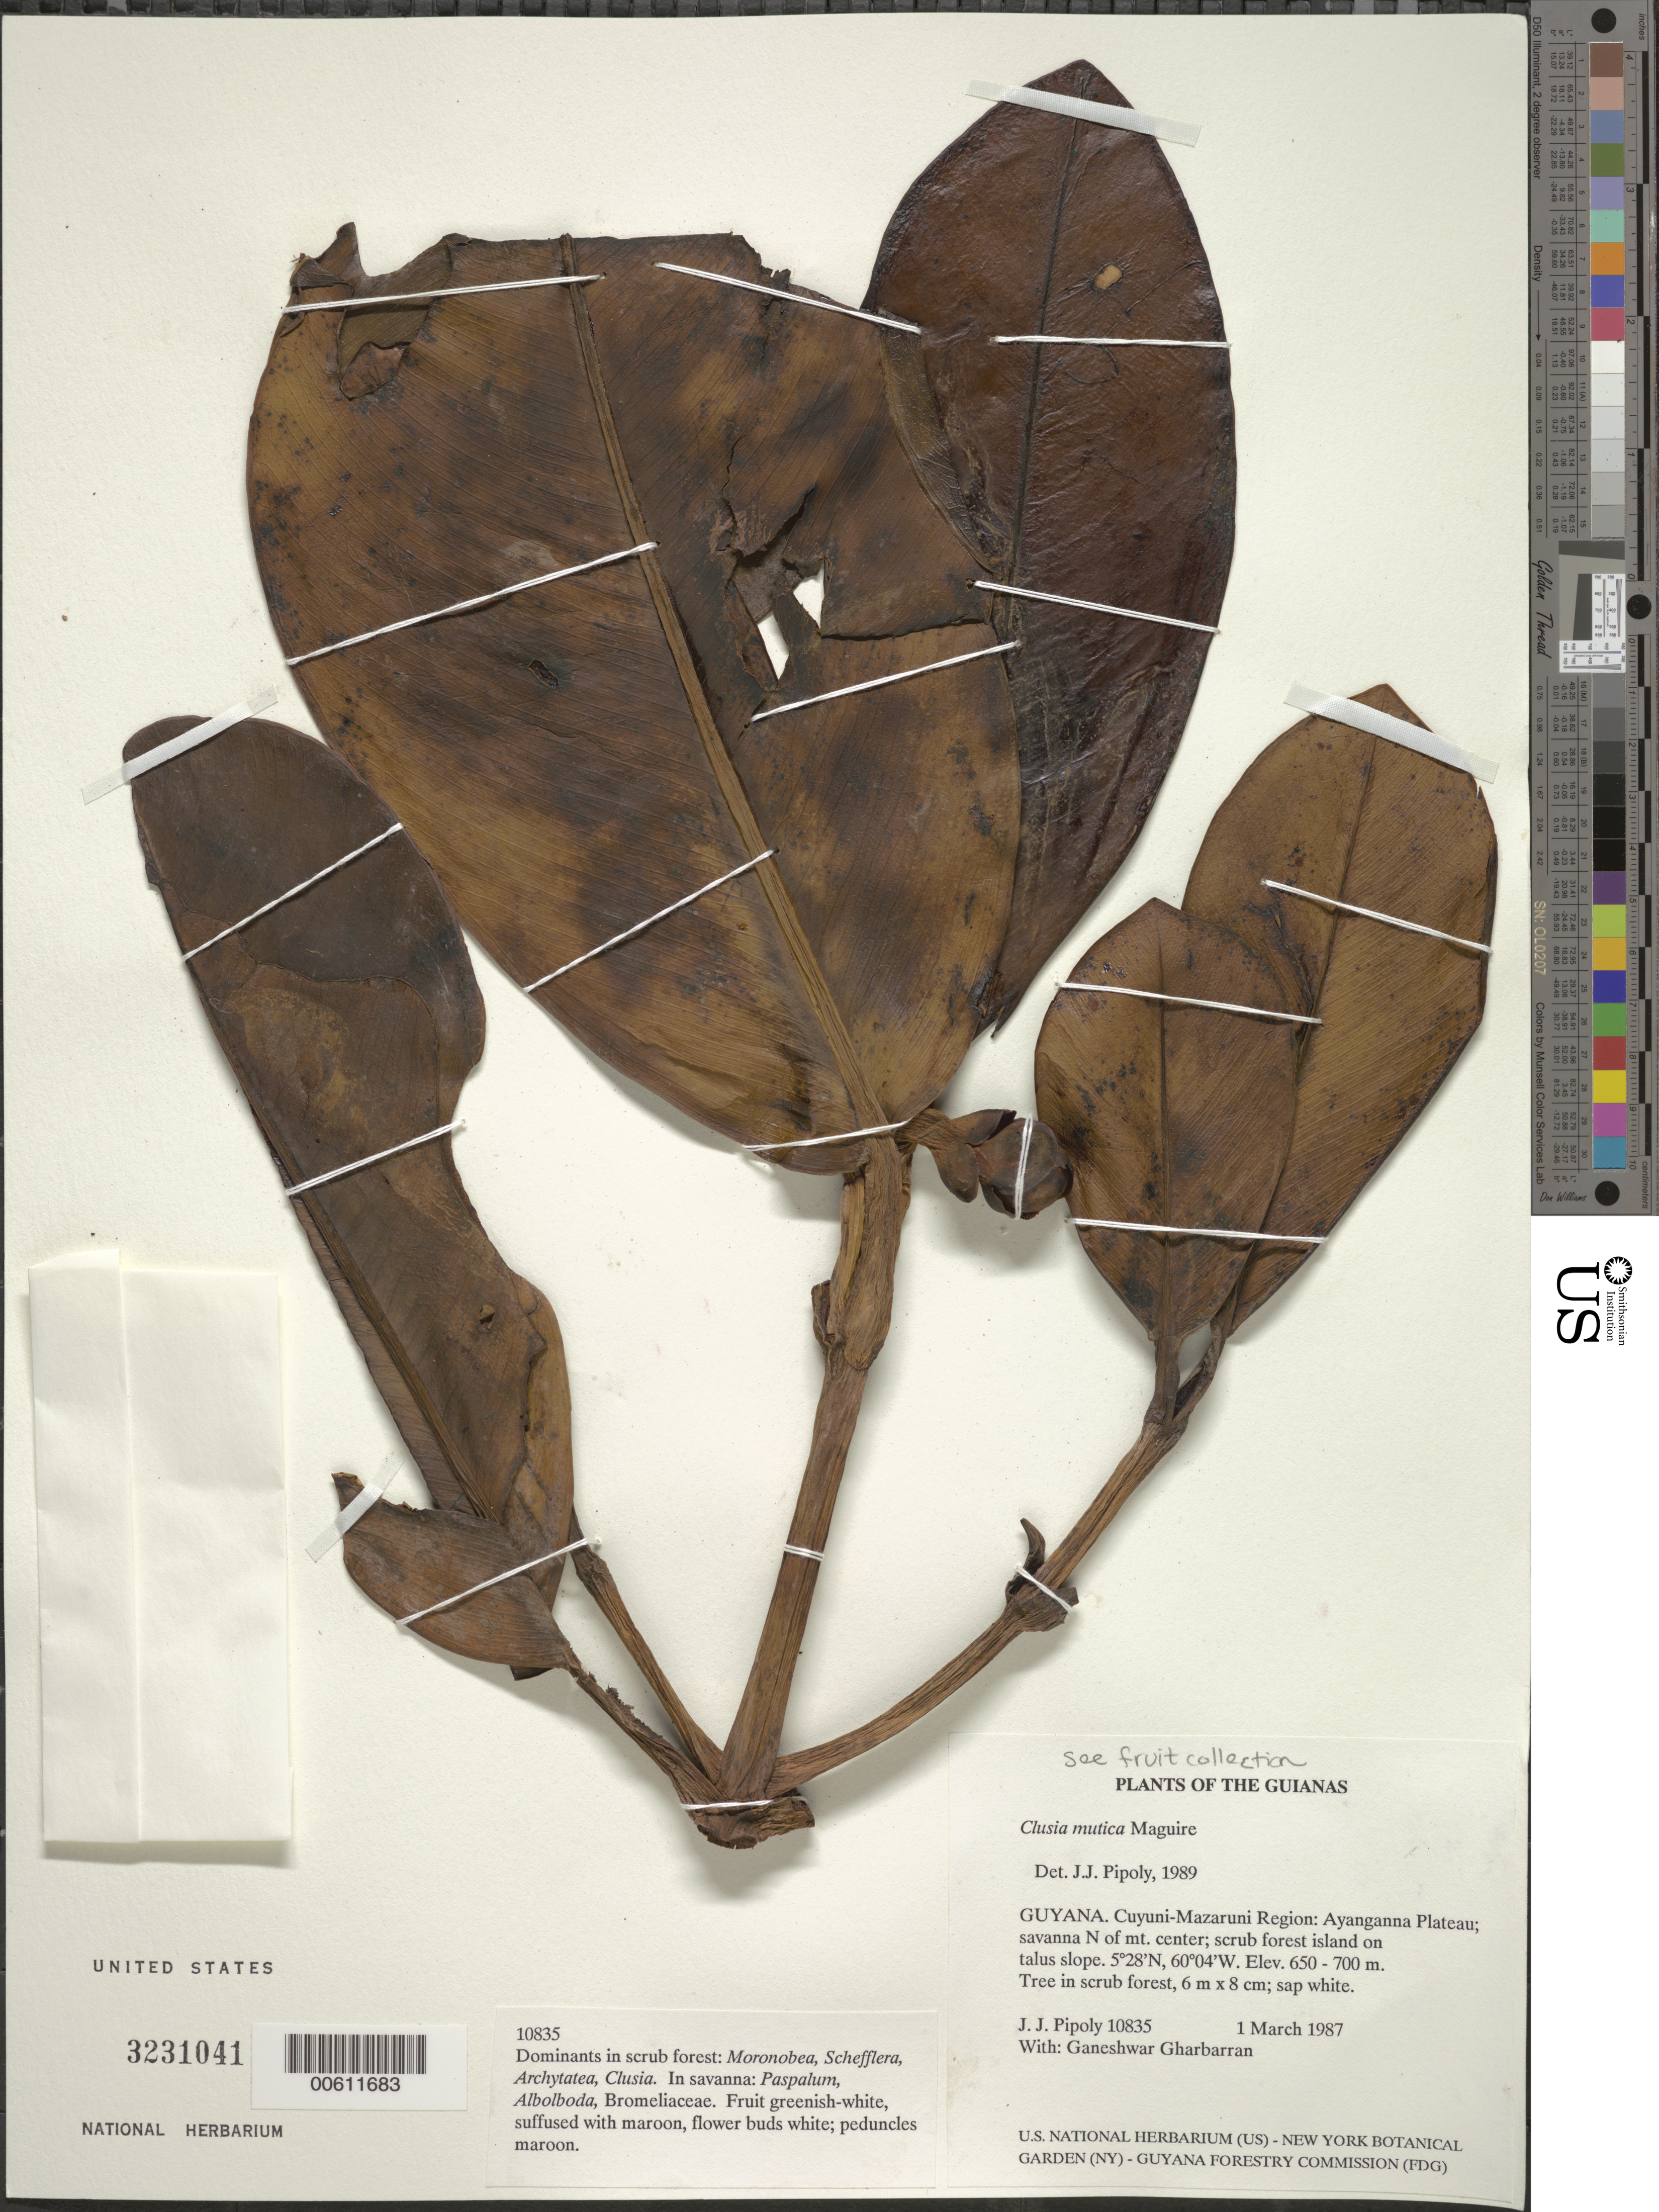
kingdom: Plantae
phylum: Tracheophyta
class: Magnoliopsida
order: Malpighiales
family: Clusiaceae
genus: Clusia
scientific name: Clusia mutica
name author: Maguire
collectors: J. J. Pipoly & G. Gharbarran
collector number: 10835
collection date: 1987-03-01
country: Guyana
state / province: Cuyuni-Mazaruni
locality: The Guianas. Cuyuni-Mazaruni Region: Ayanganna Plateau; savanna N of mt. center; scrub forest island on talus slope.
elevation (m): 650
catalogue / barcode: US 3231041